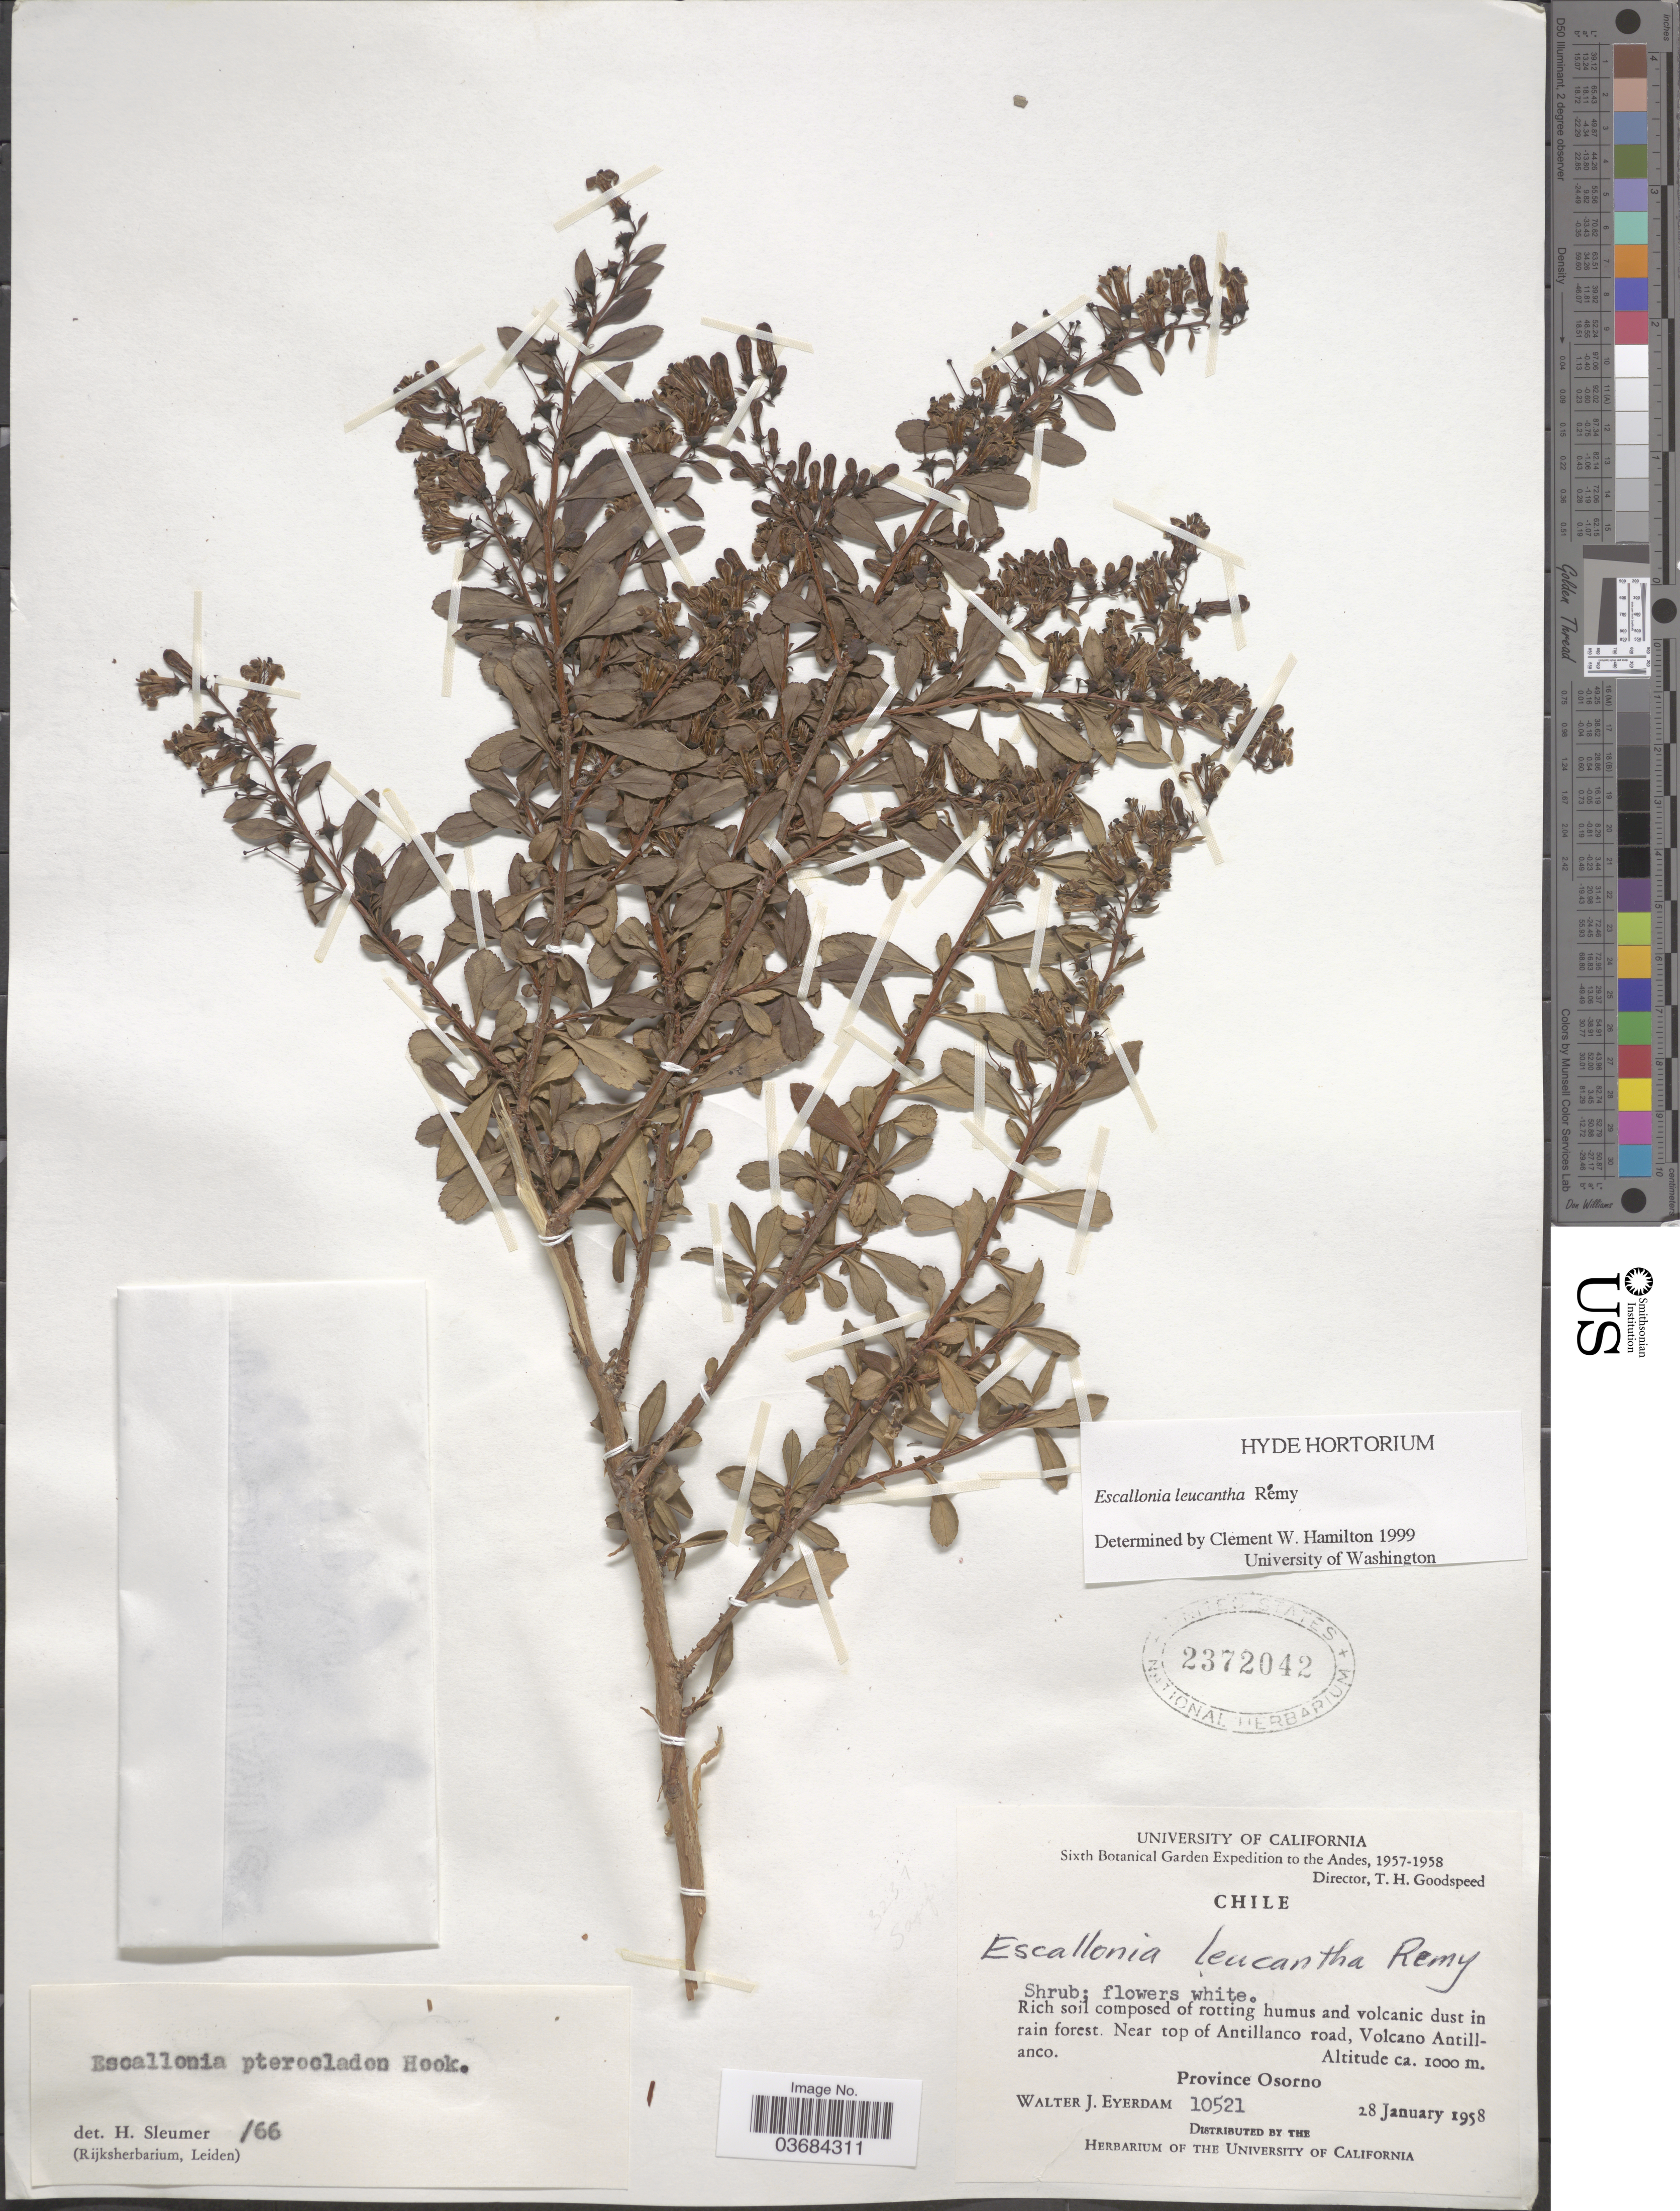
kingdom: Plantae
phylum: Tracheophyta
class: Magnoliopsida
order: Escalloniales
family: Escalloniaceae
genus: Escallonia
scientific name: Escallonia leucantha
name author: Remy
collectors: W. J. Eyerdam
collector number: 10521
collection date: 1958-01-28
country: Chile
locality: Sixth Botanical Garden Expedition to the Andes, 1957-1958. Near top of Antillanco road, Volcano Antillanco. Province Osorno.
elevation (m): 1000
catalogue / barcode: US 2372042